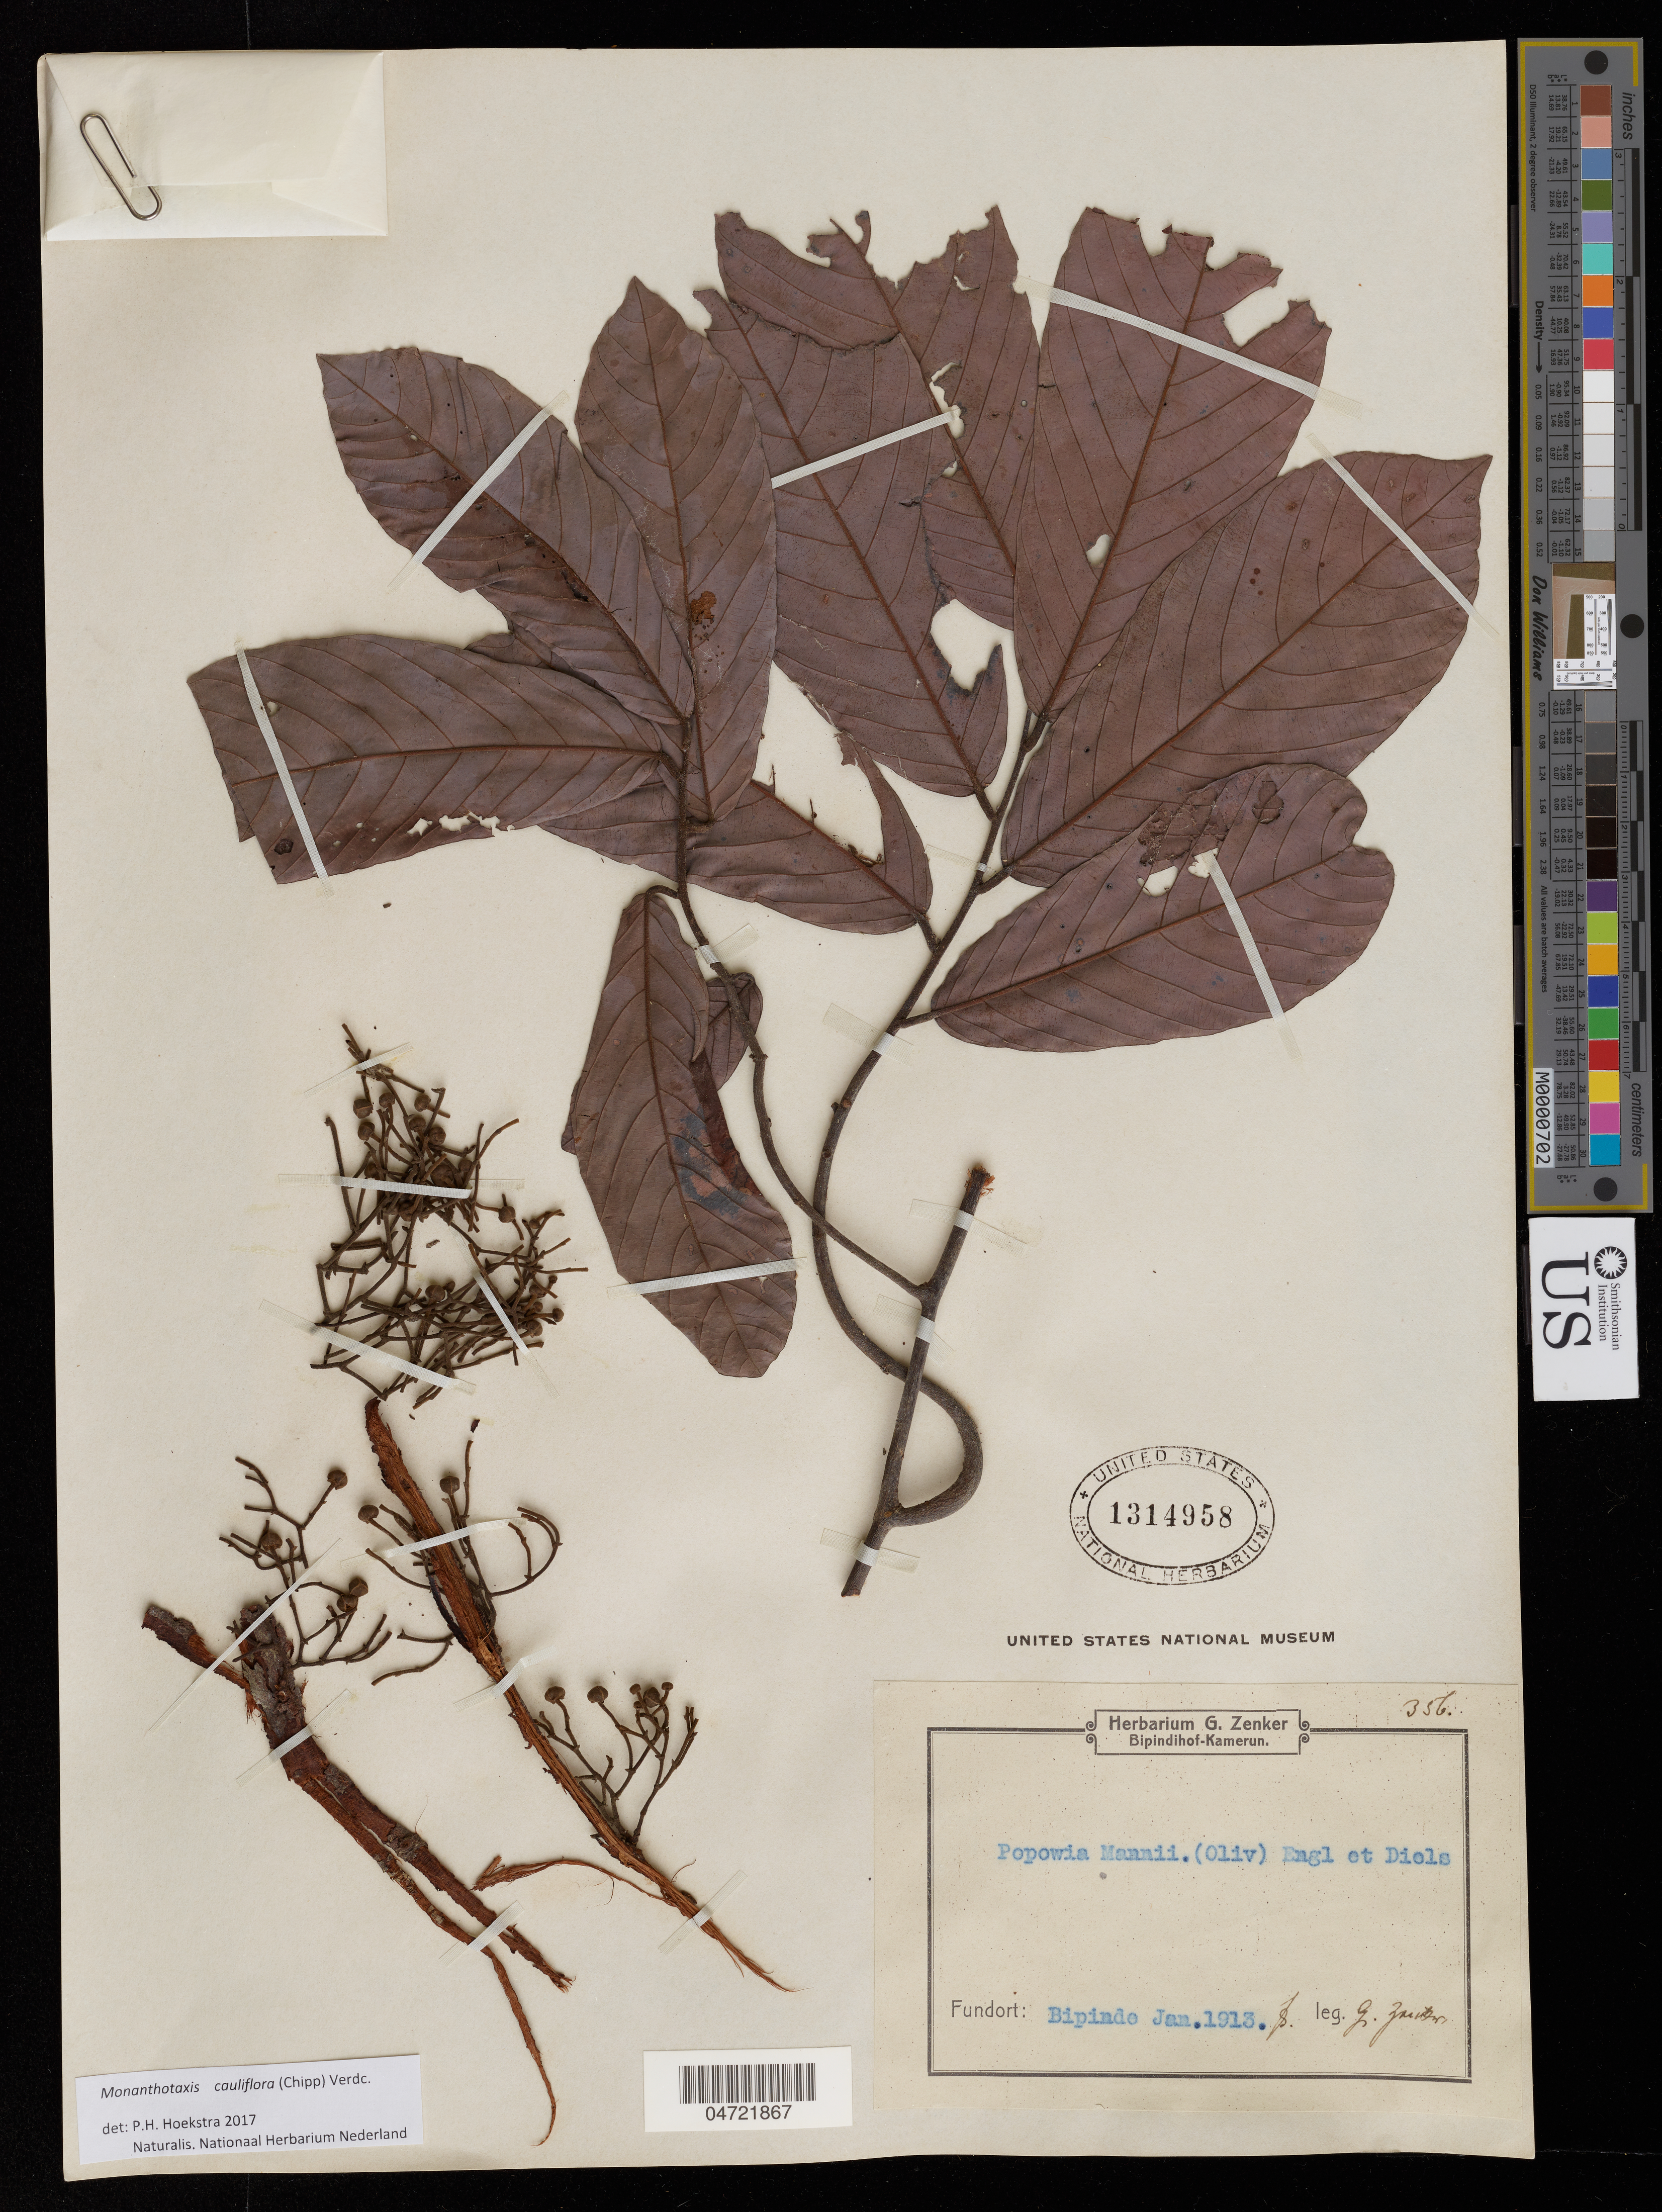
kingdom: Plantae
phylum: Tracheophyta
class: Magnoliopsida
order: Magnoliales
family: Annonaceae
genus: Monanthotaxis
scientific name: Monanthotaxis cauliflora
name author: (Chipp) Verdc.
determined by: Hoekstra, P. H.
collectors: G. A. Zenker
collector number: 356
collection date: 1913-01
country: Cameroon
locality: Kamerun, Fundort: Bipindi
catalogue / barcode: US 1314958